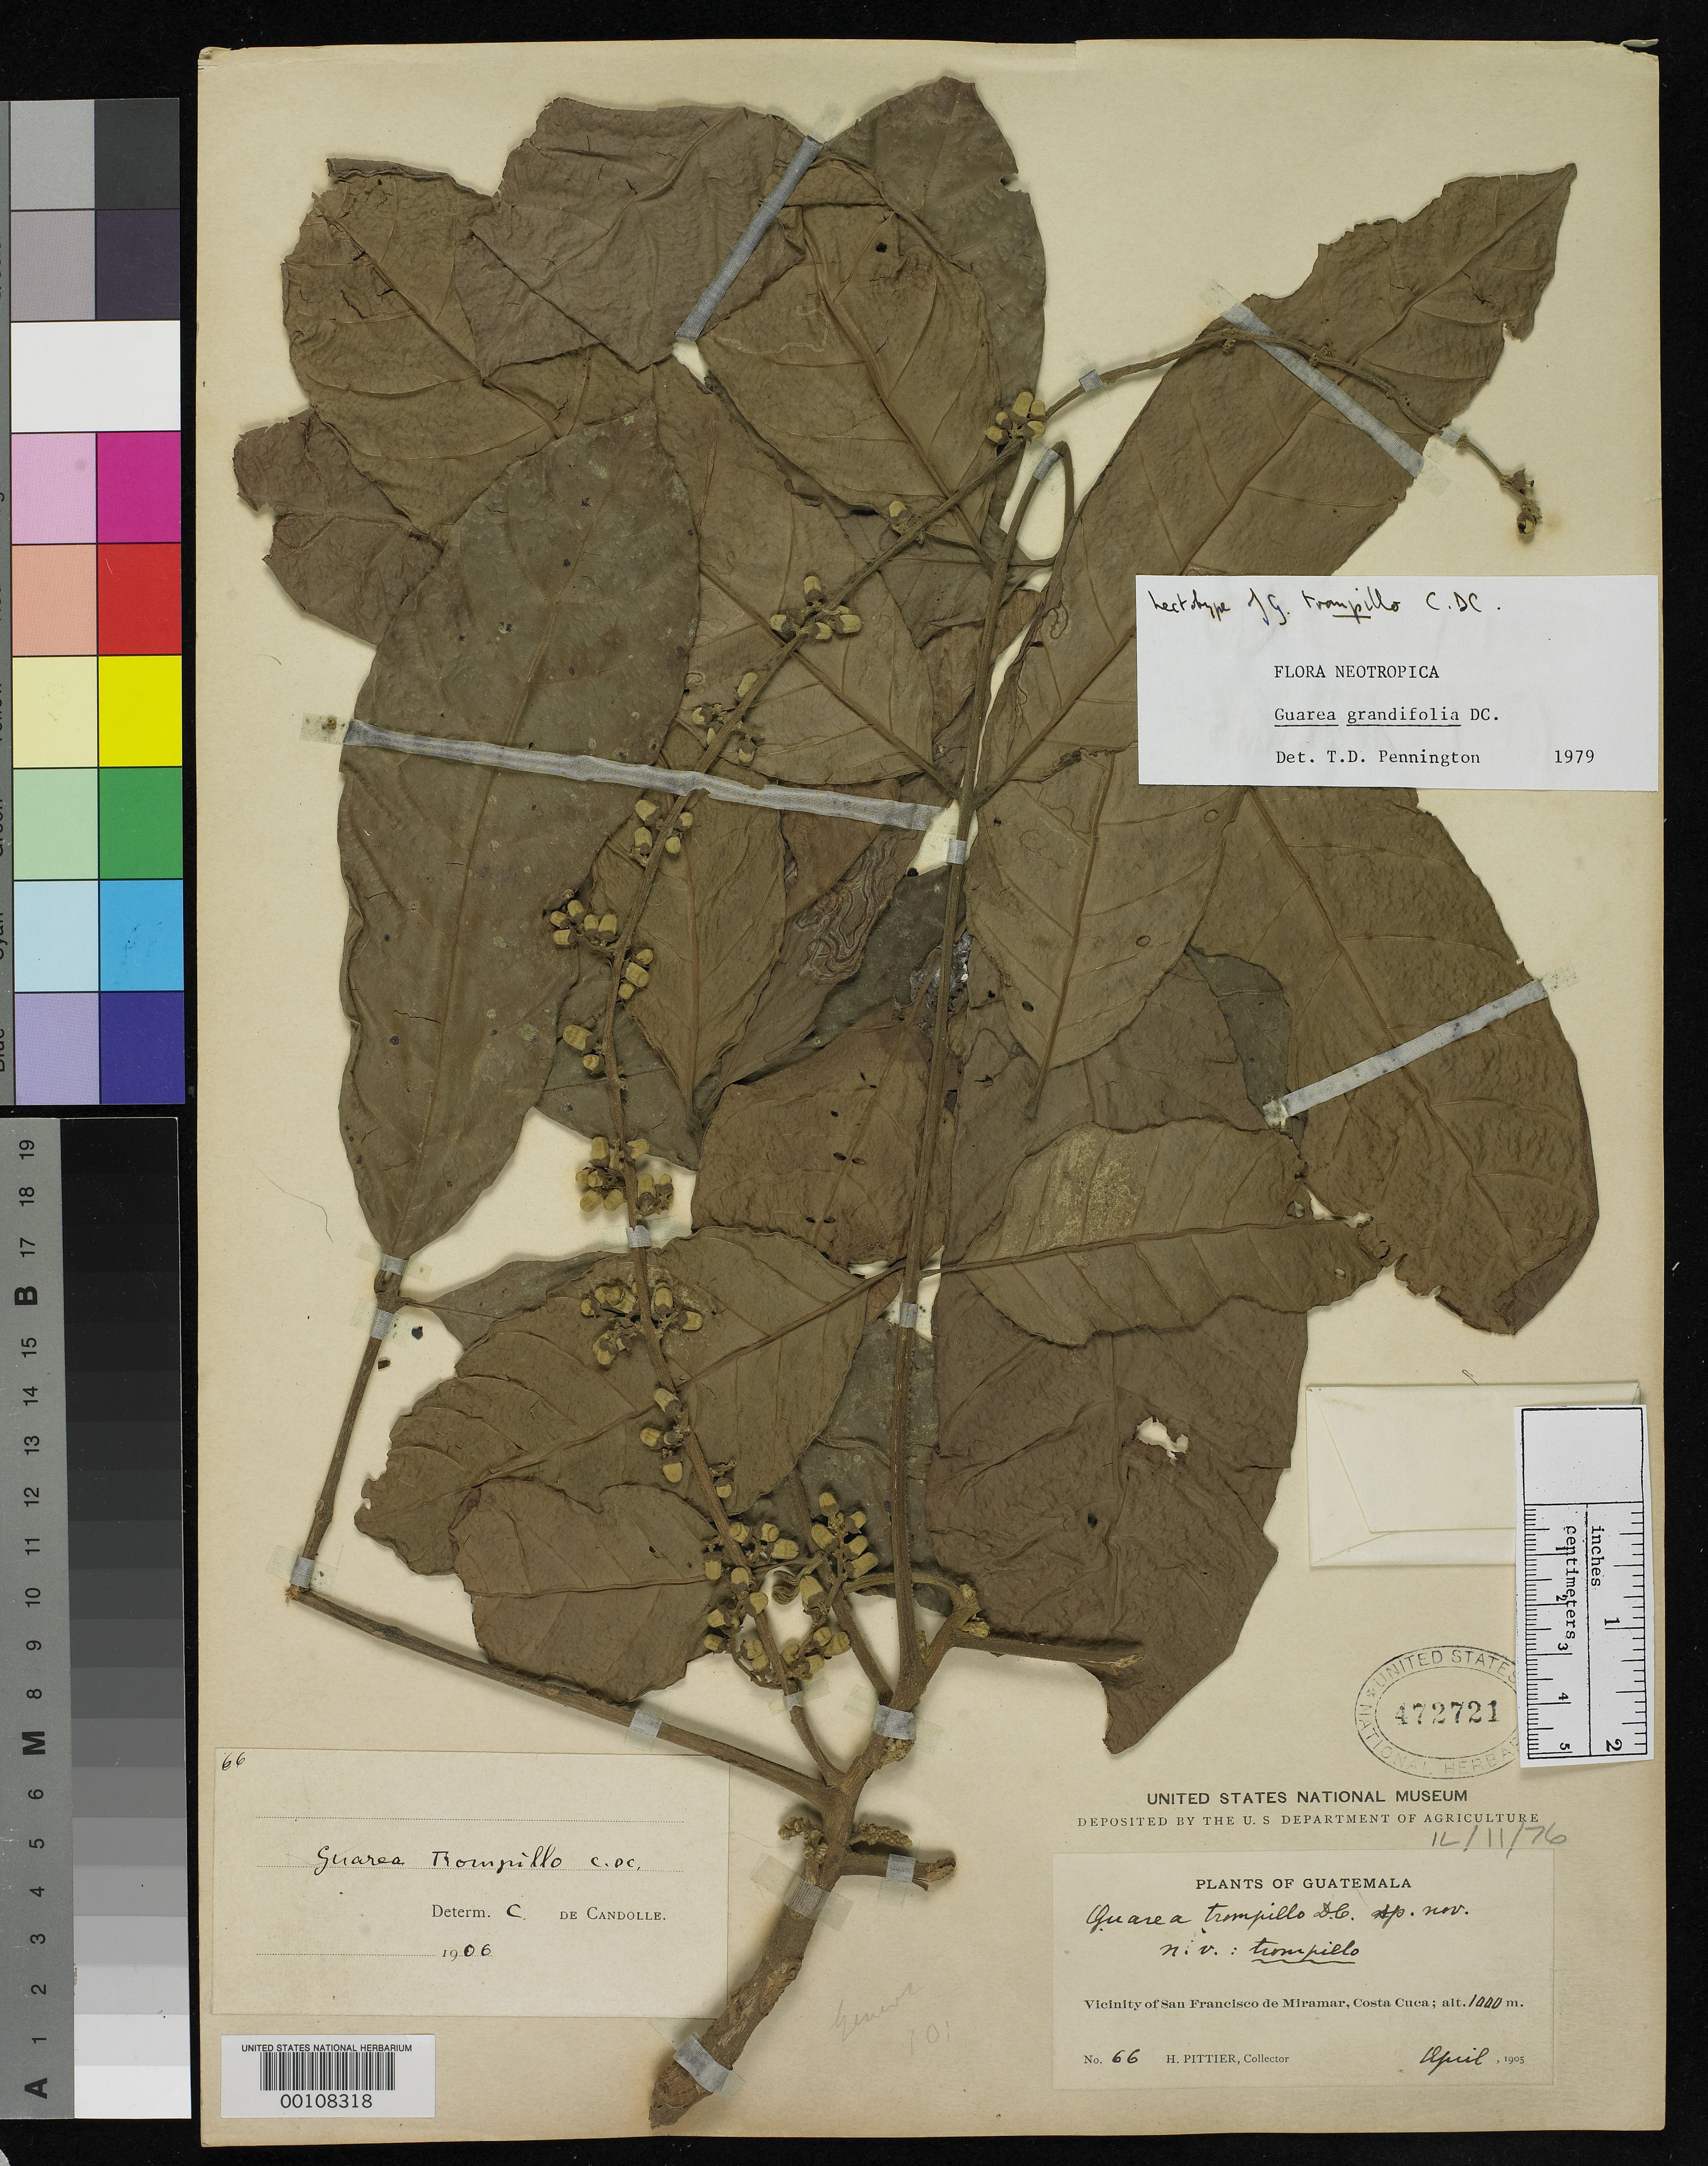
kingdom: Plantae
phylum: Tracheophyta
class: Magnoliopsida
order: Sapindales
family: Meliaceae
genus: Guarea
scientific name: Guarea trompillo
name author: C. DC.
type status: Type Collection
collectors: H. F. Pittier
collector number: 66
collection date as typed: Apr 1905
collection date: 1905-04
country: Guatemala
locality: Near San Franciso de Miramar, Costa Cuca.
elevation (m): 1000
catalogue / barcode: US 472721